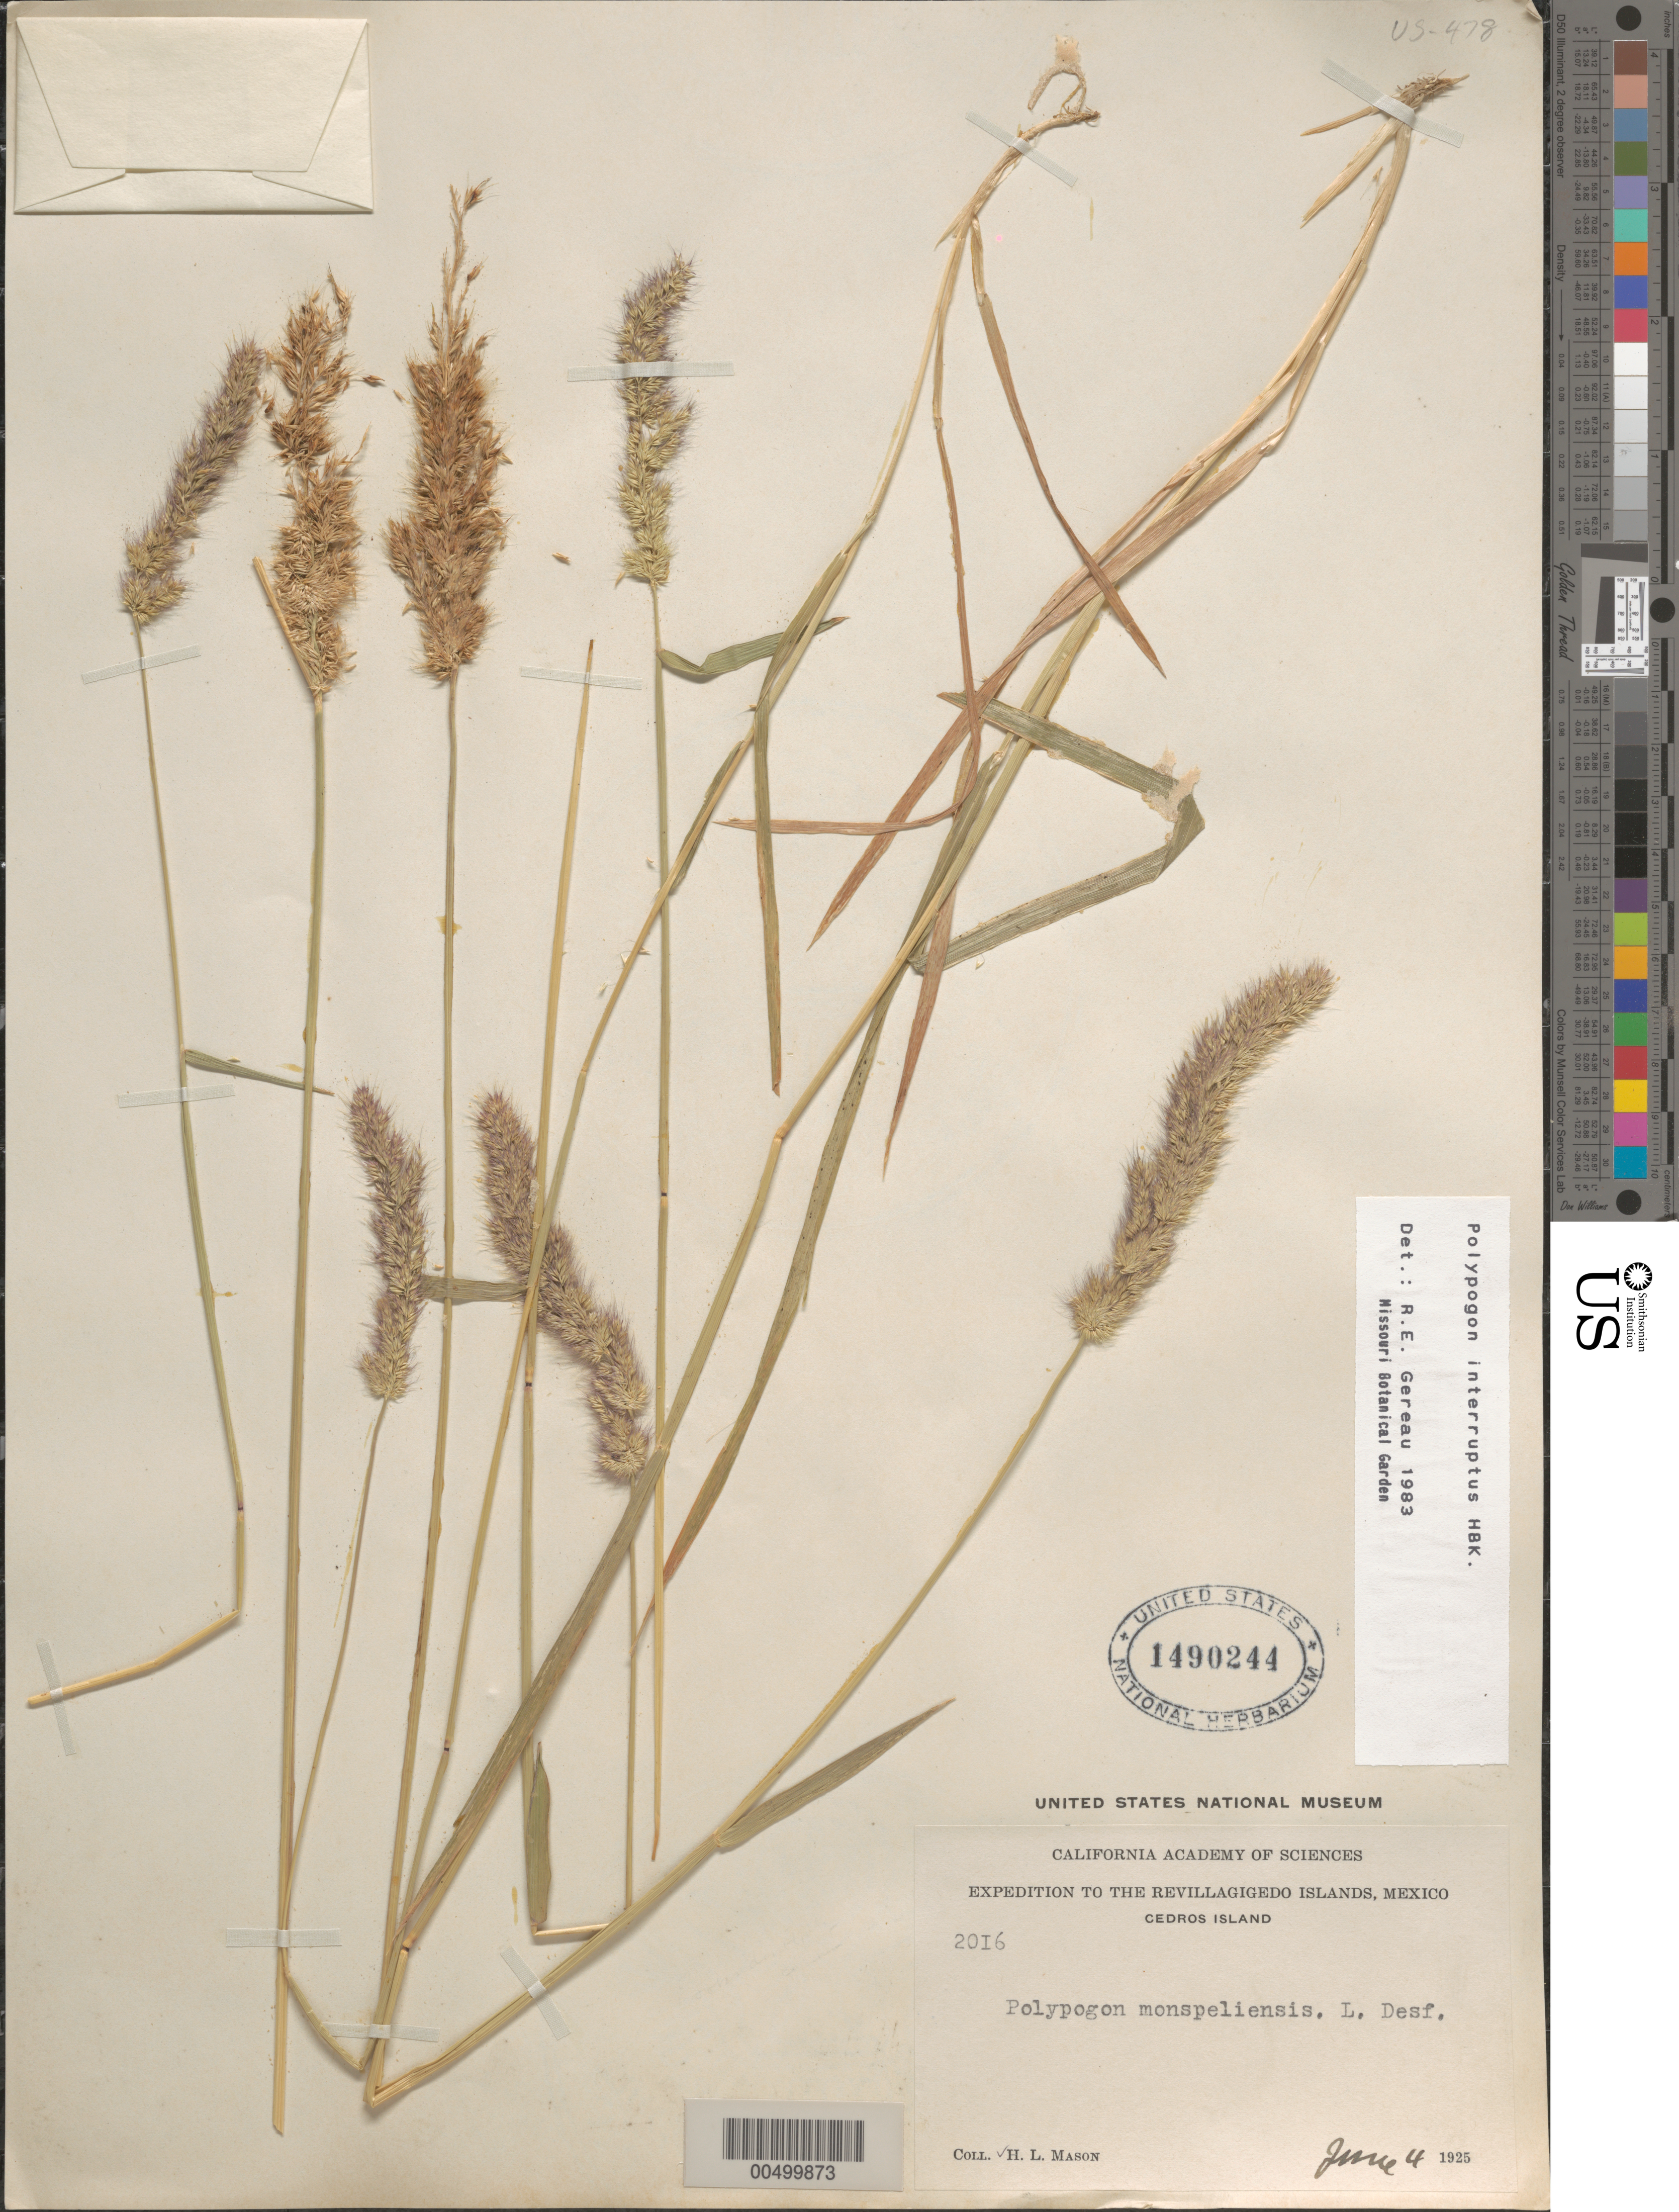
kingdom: Plantae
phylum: Tracheophyta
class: Liliopsida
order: Poales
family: Poaceae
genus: Polypogon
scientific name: Polypogon interruptus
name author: Kunth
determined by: Gereau, R. E.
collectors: H. L. Mason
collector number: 2016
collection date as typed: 4 Jun 1925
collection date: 1925-06-04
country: Mexico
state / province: Baja California Norte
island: Cedros Island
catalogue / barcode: US 1490244